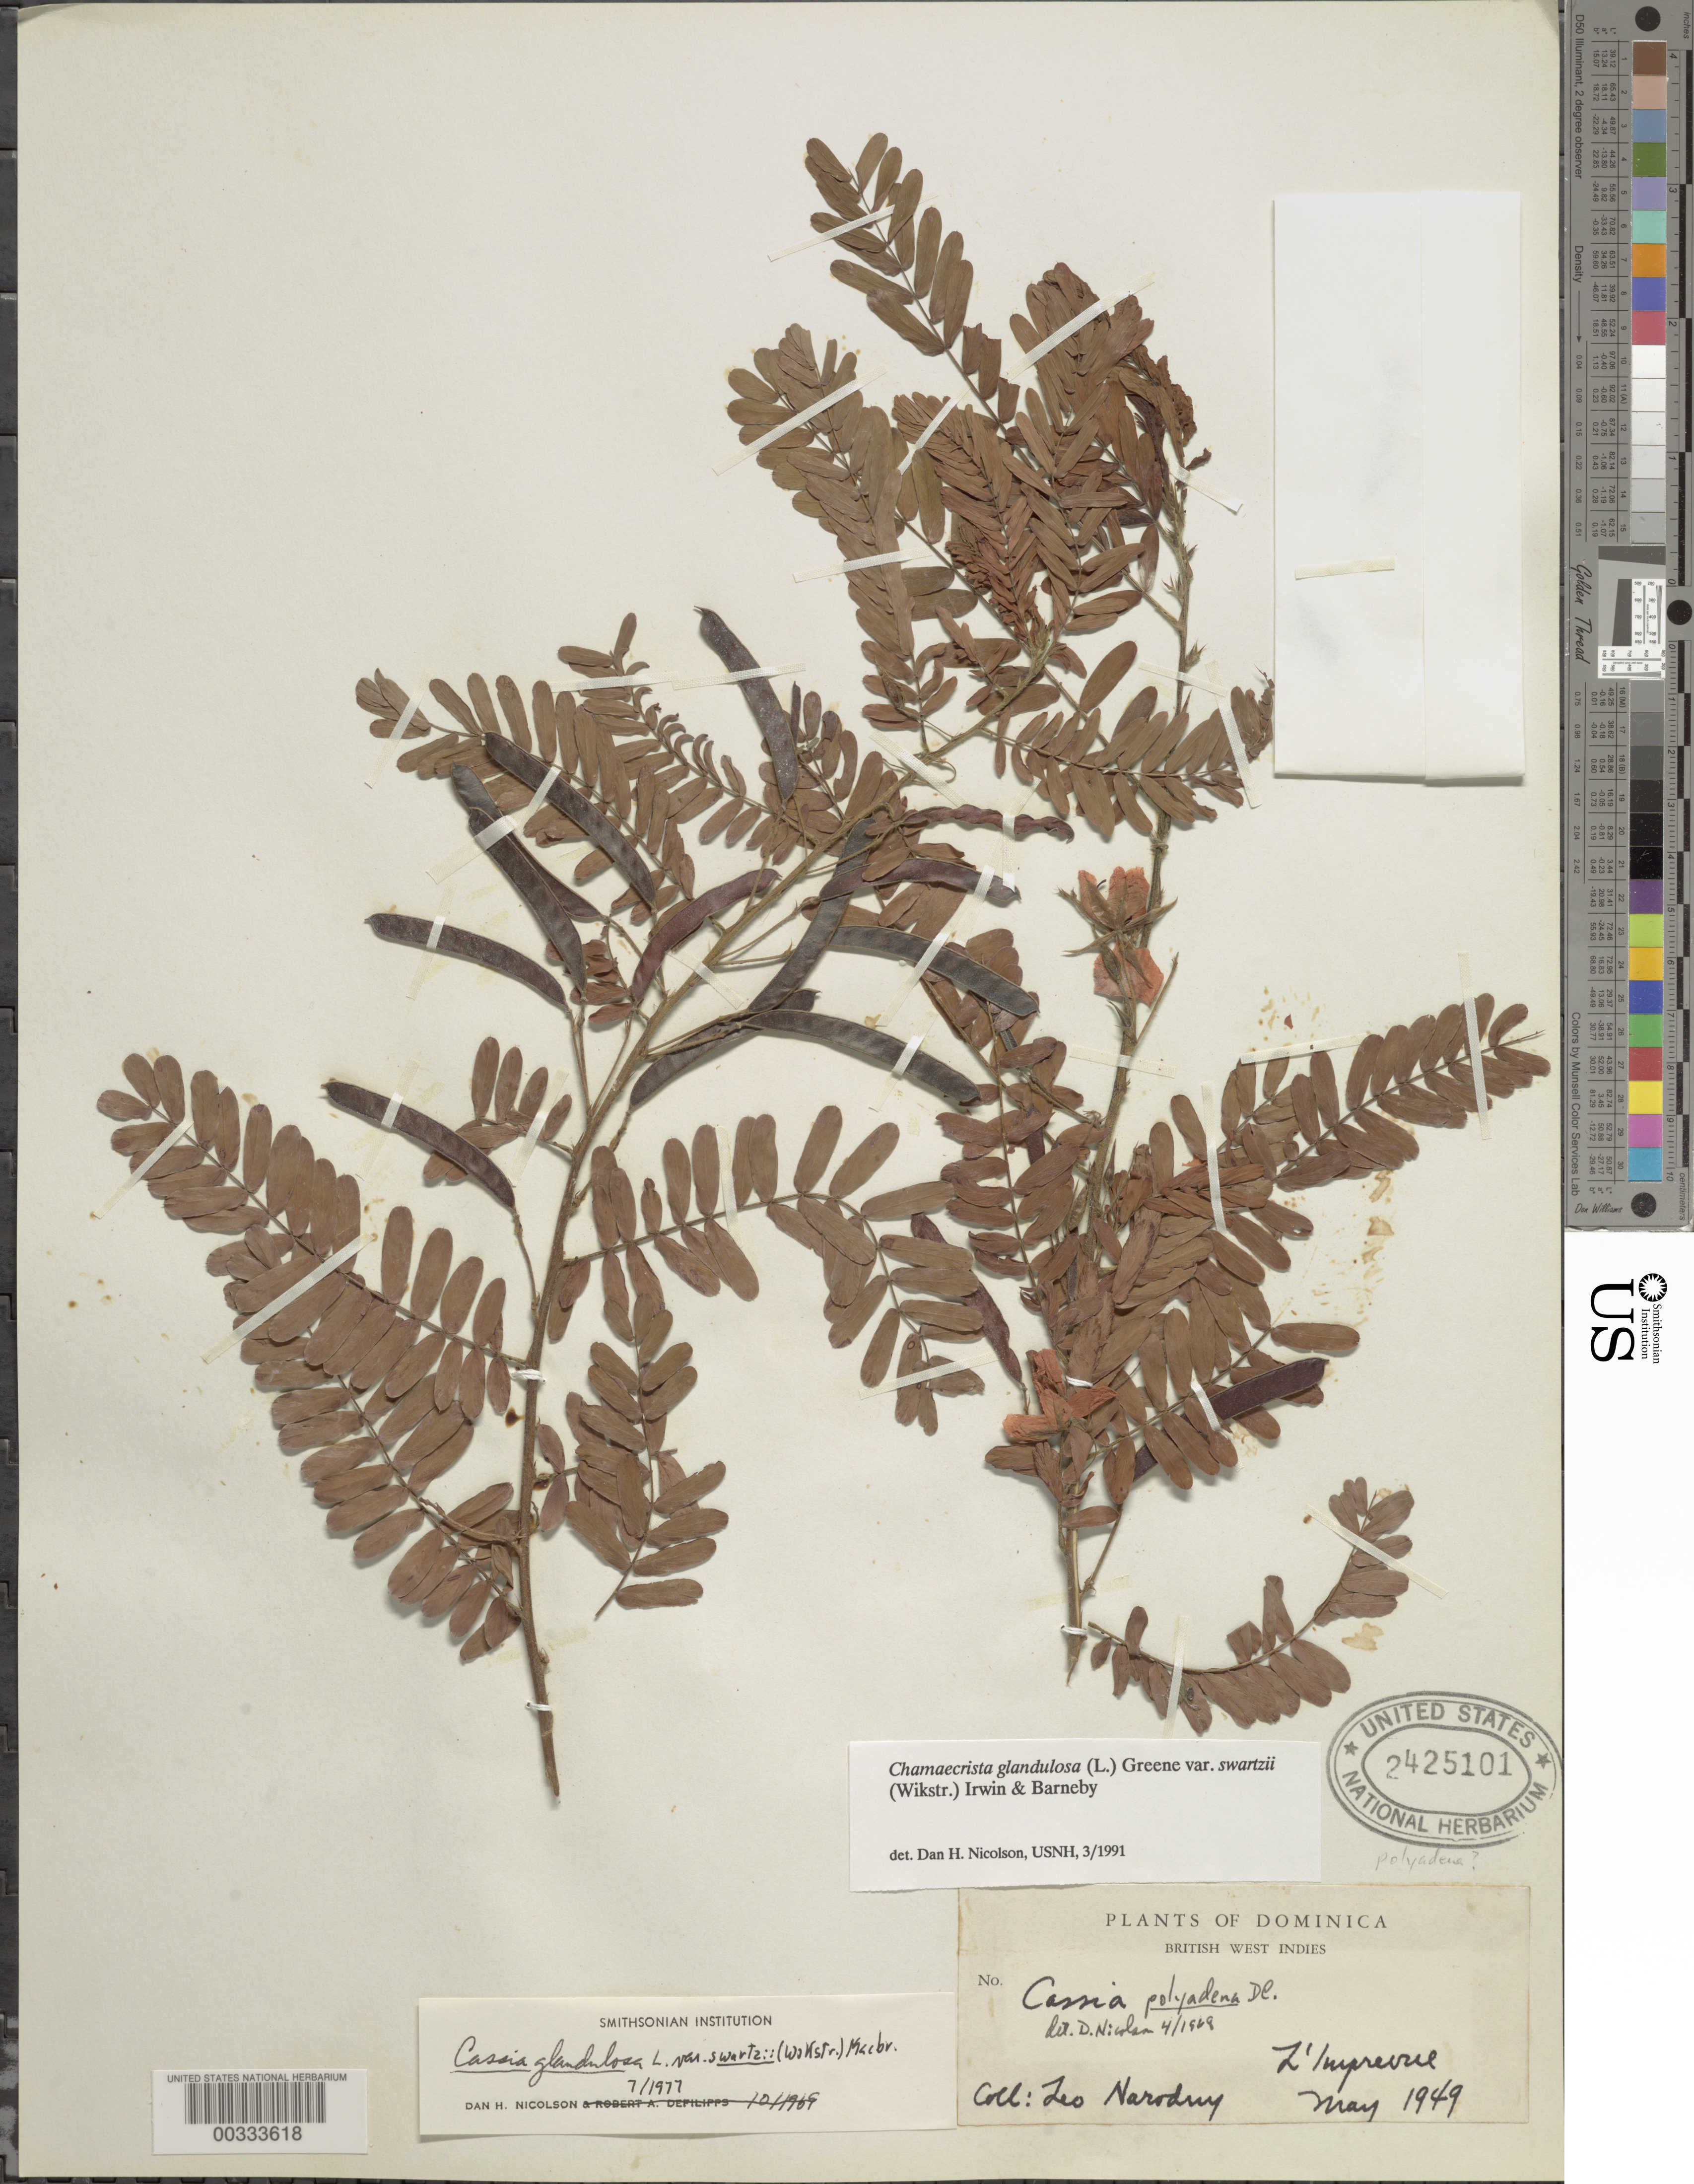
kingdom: Plantae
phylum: Tracheophyta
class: Magnoliopsida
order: Fabales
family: Fabaceae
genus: Chamaecrista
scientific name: Chamaecrista glandulosa var. swartzii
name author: (Wikstr.) H.S. Irwin & Barneby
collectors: L. Narodny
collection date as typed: May 1949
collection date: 1949-05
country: Dominica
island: Dominica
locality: L'imprevue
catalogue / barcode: US 2425101